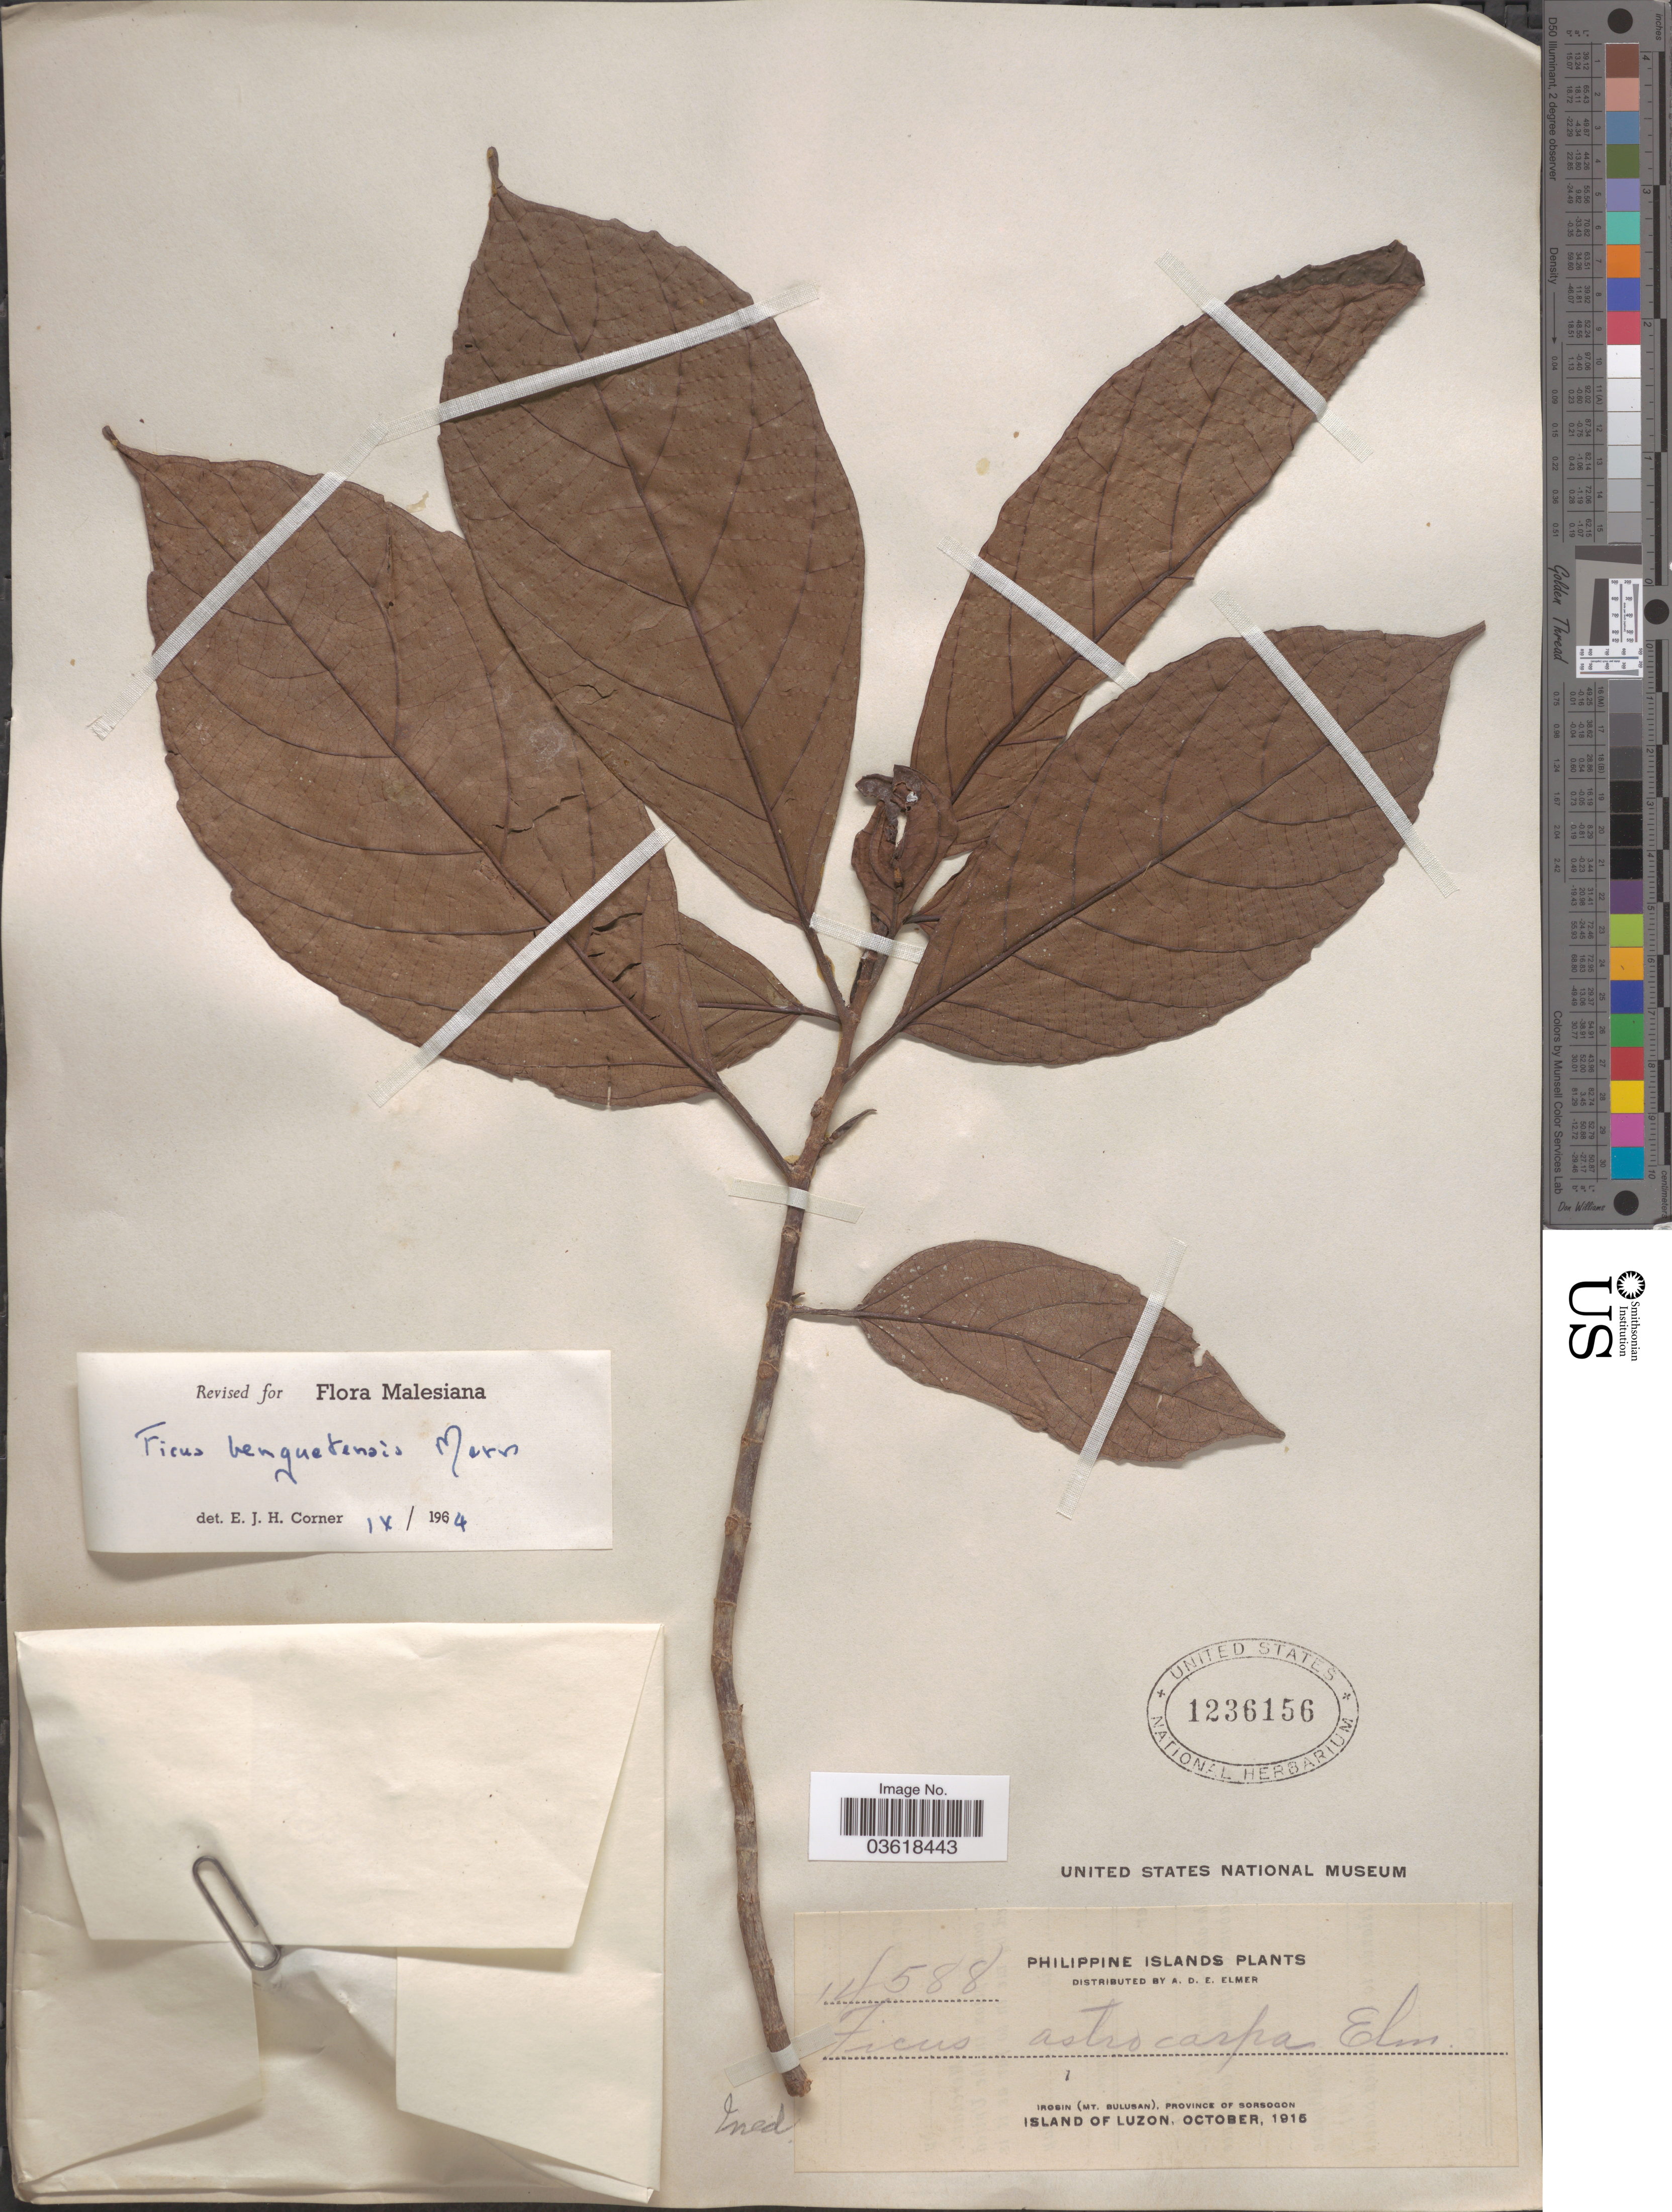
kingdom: Plantae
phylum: Tracheophyta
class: Magnoliopsida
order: Rosales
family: Moraceae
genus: Ficus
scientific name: Ficus benguetensis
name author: Merr.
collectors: A. D. E. Elmer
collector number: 14588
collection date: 1915-10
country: Philippines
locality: Philippine Islands. Irosin (Mt. Bulusan), Province of Sorsogon. Island of Luzon.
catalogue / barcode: US 1236156